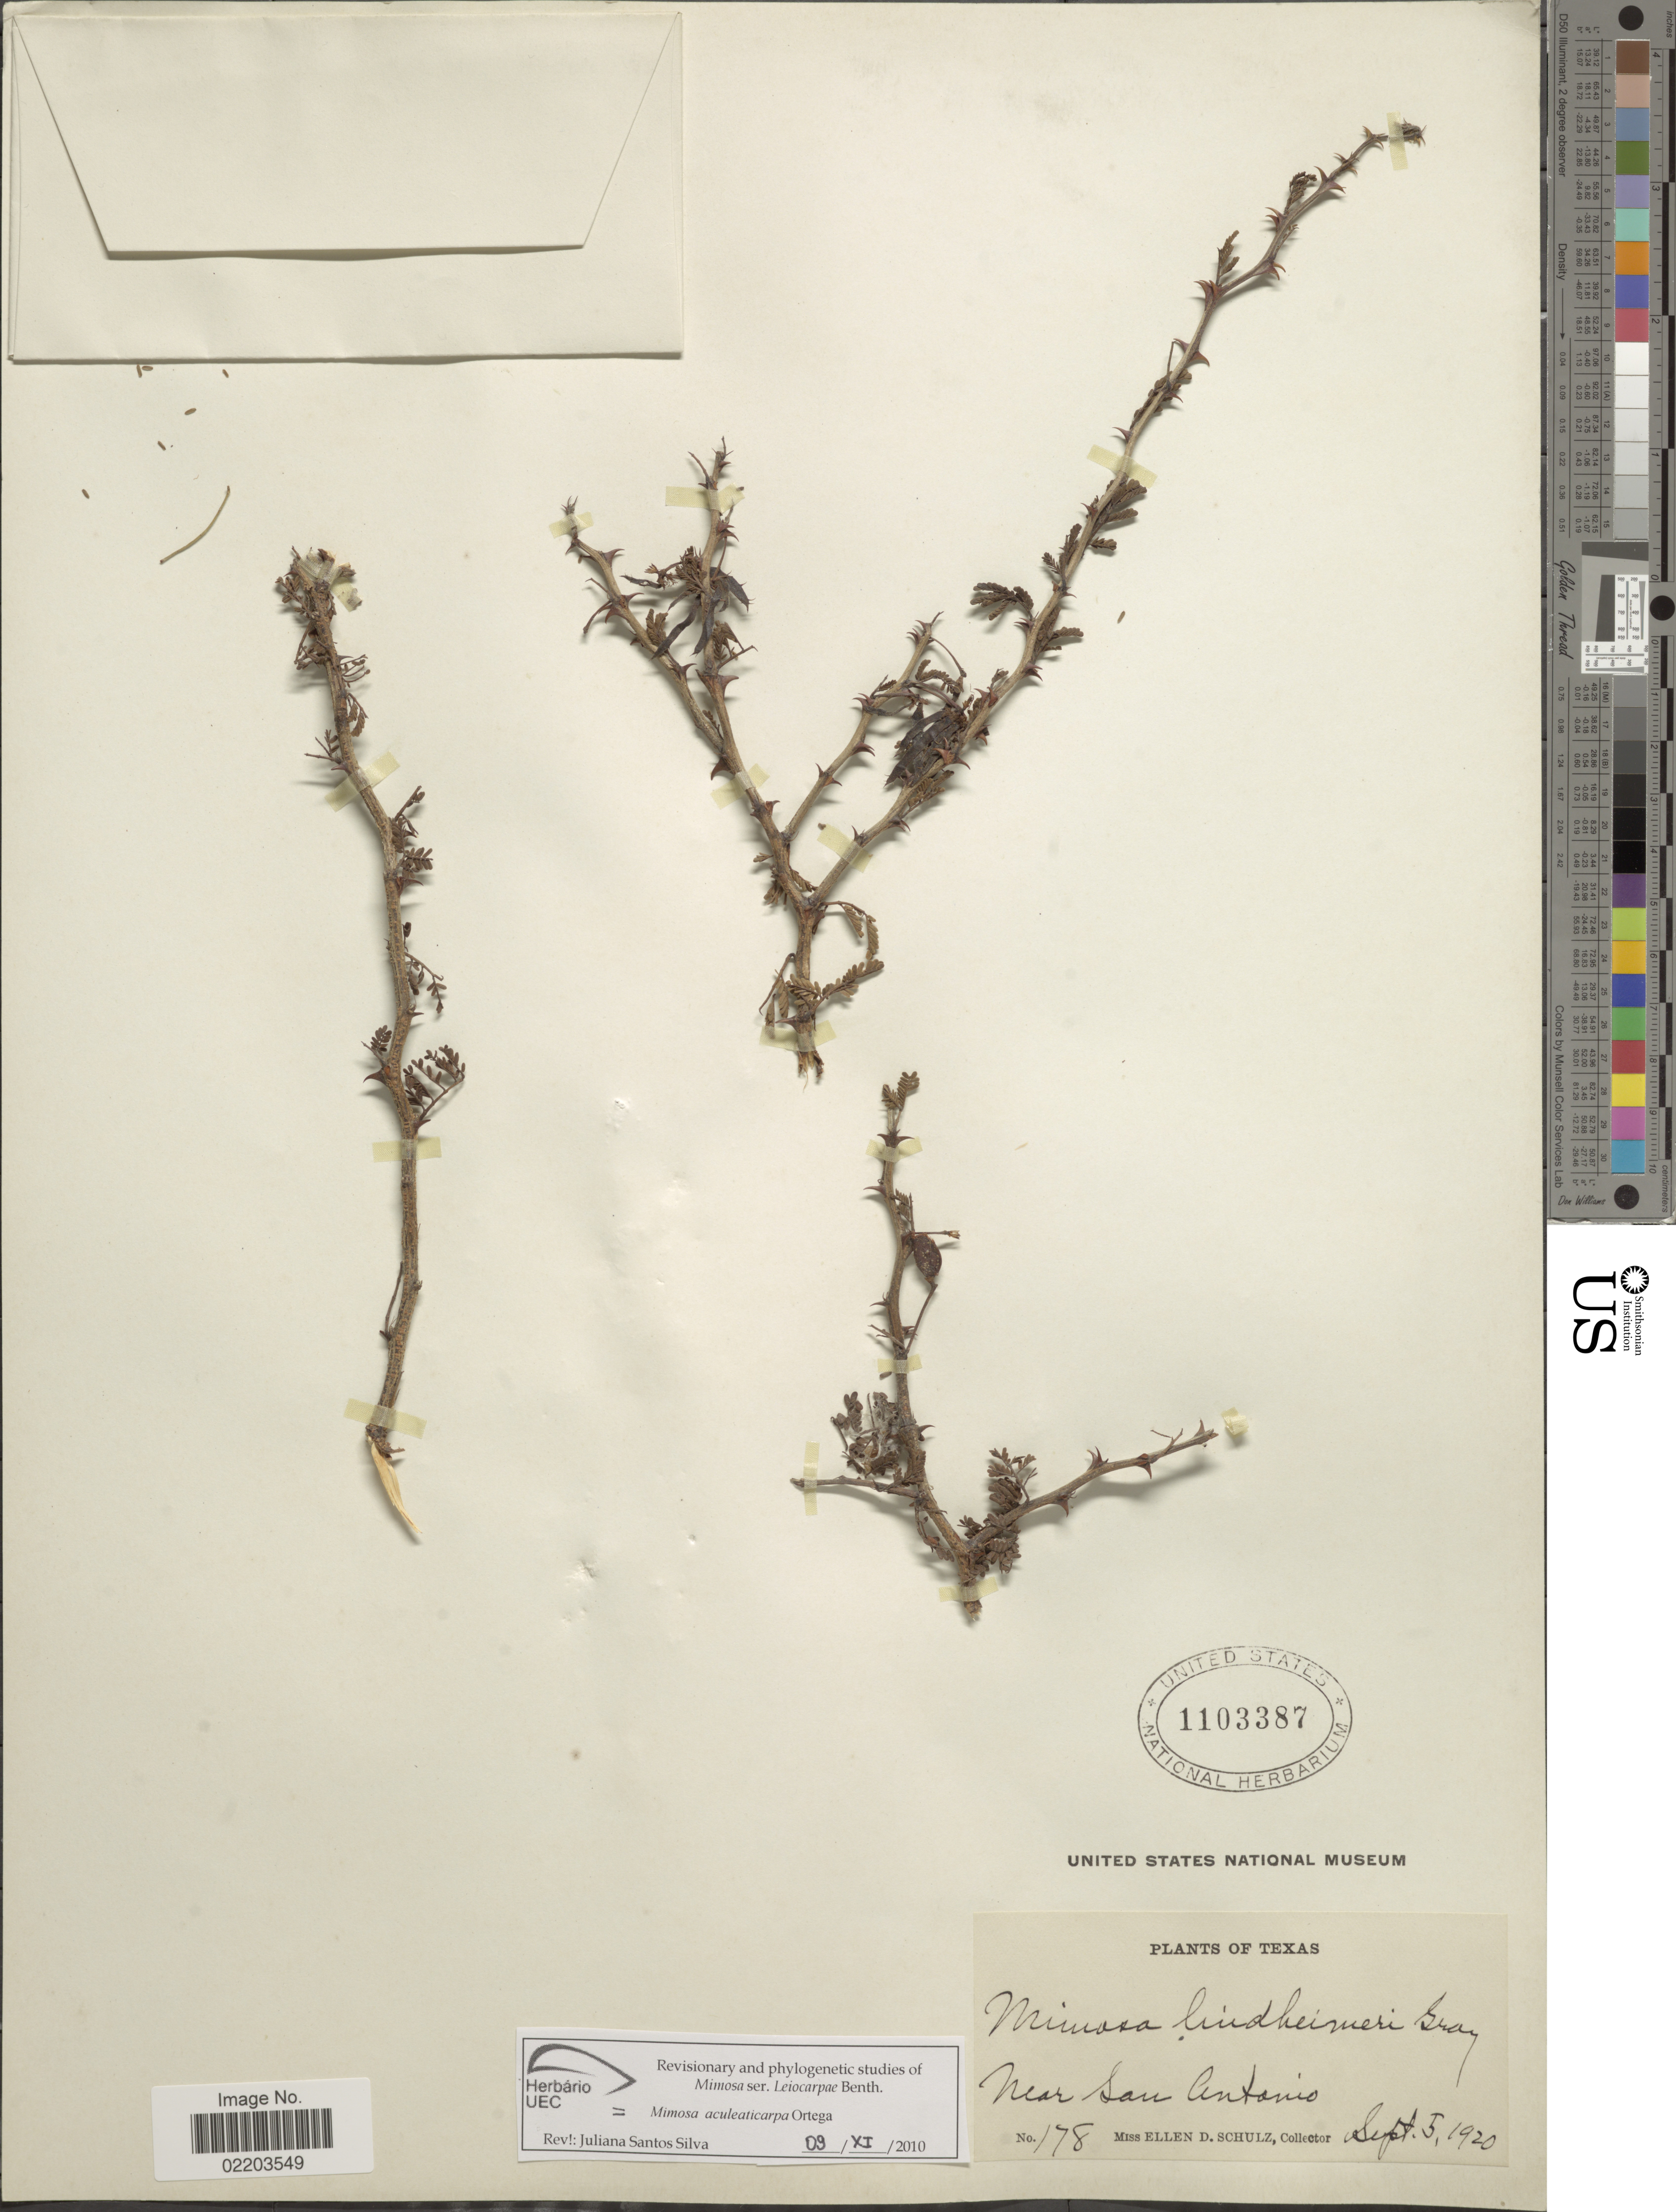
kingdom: Plantae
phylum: Tracheophyta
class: Magnoliopsida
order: Fabales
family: Fabaceae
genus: Mimosa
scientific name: Mimosa aculeaticarpa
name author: Ortega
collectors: E. D. Schulz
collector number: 178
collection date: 1920-09-05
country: United States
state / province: Texas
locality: Near San Antonio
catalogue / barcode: US 1103387